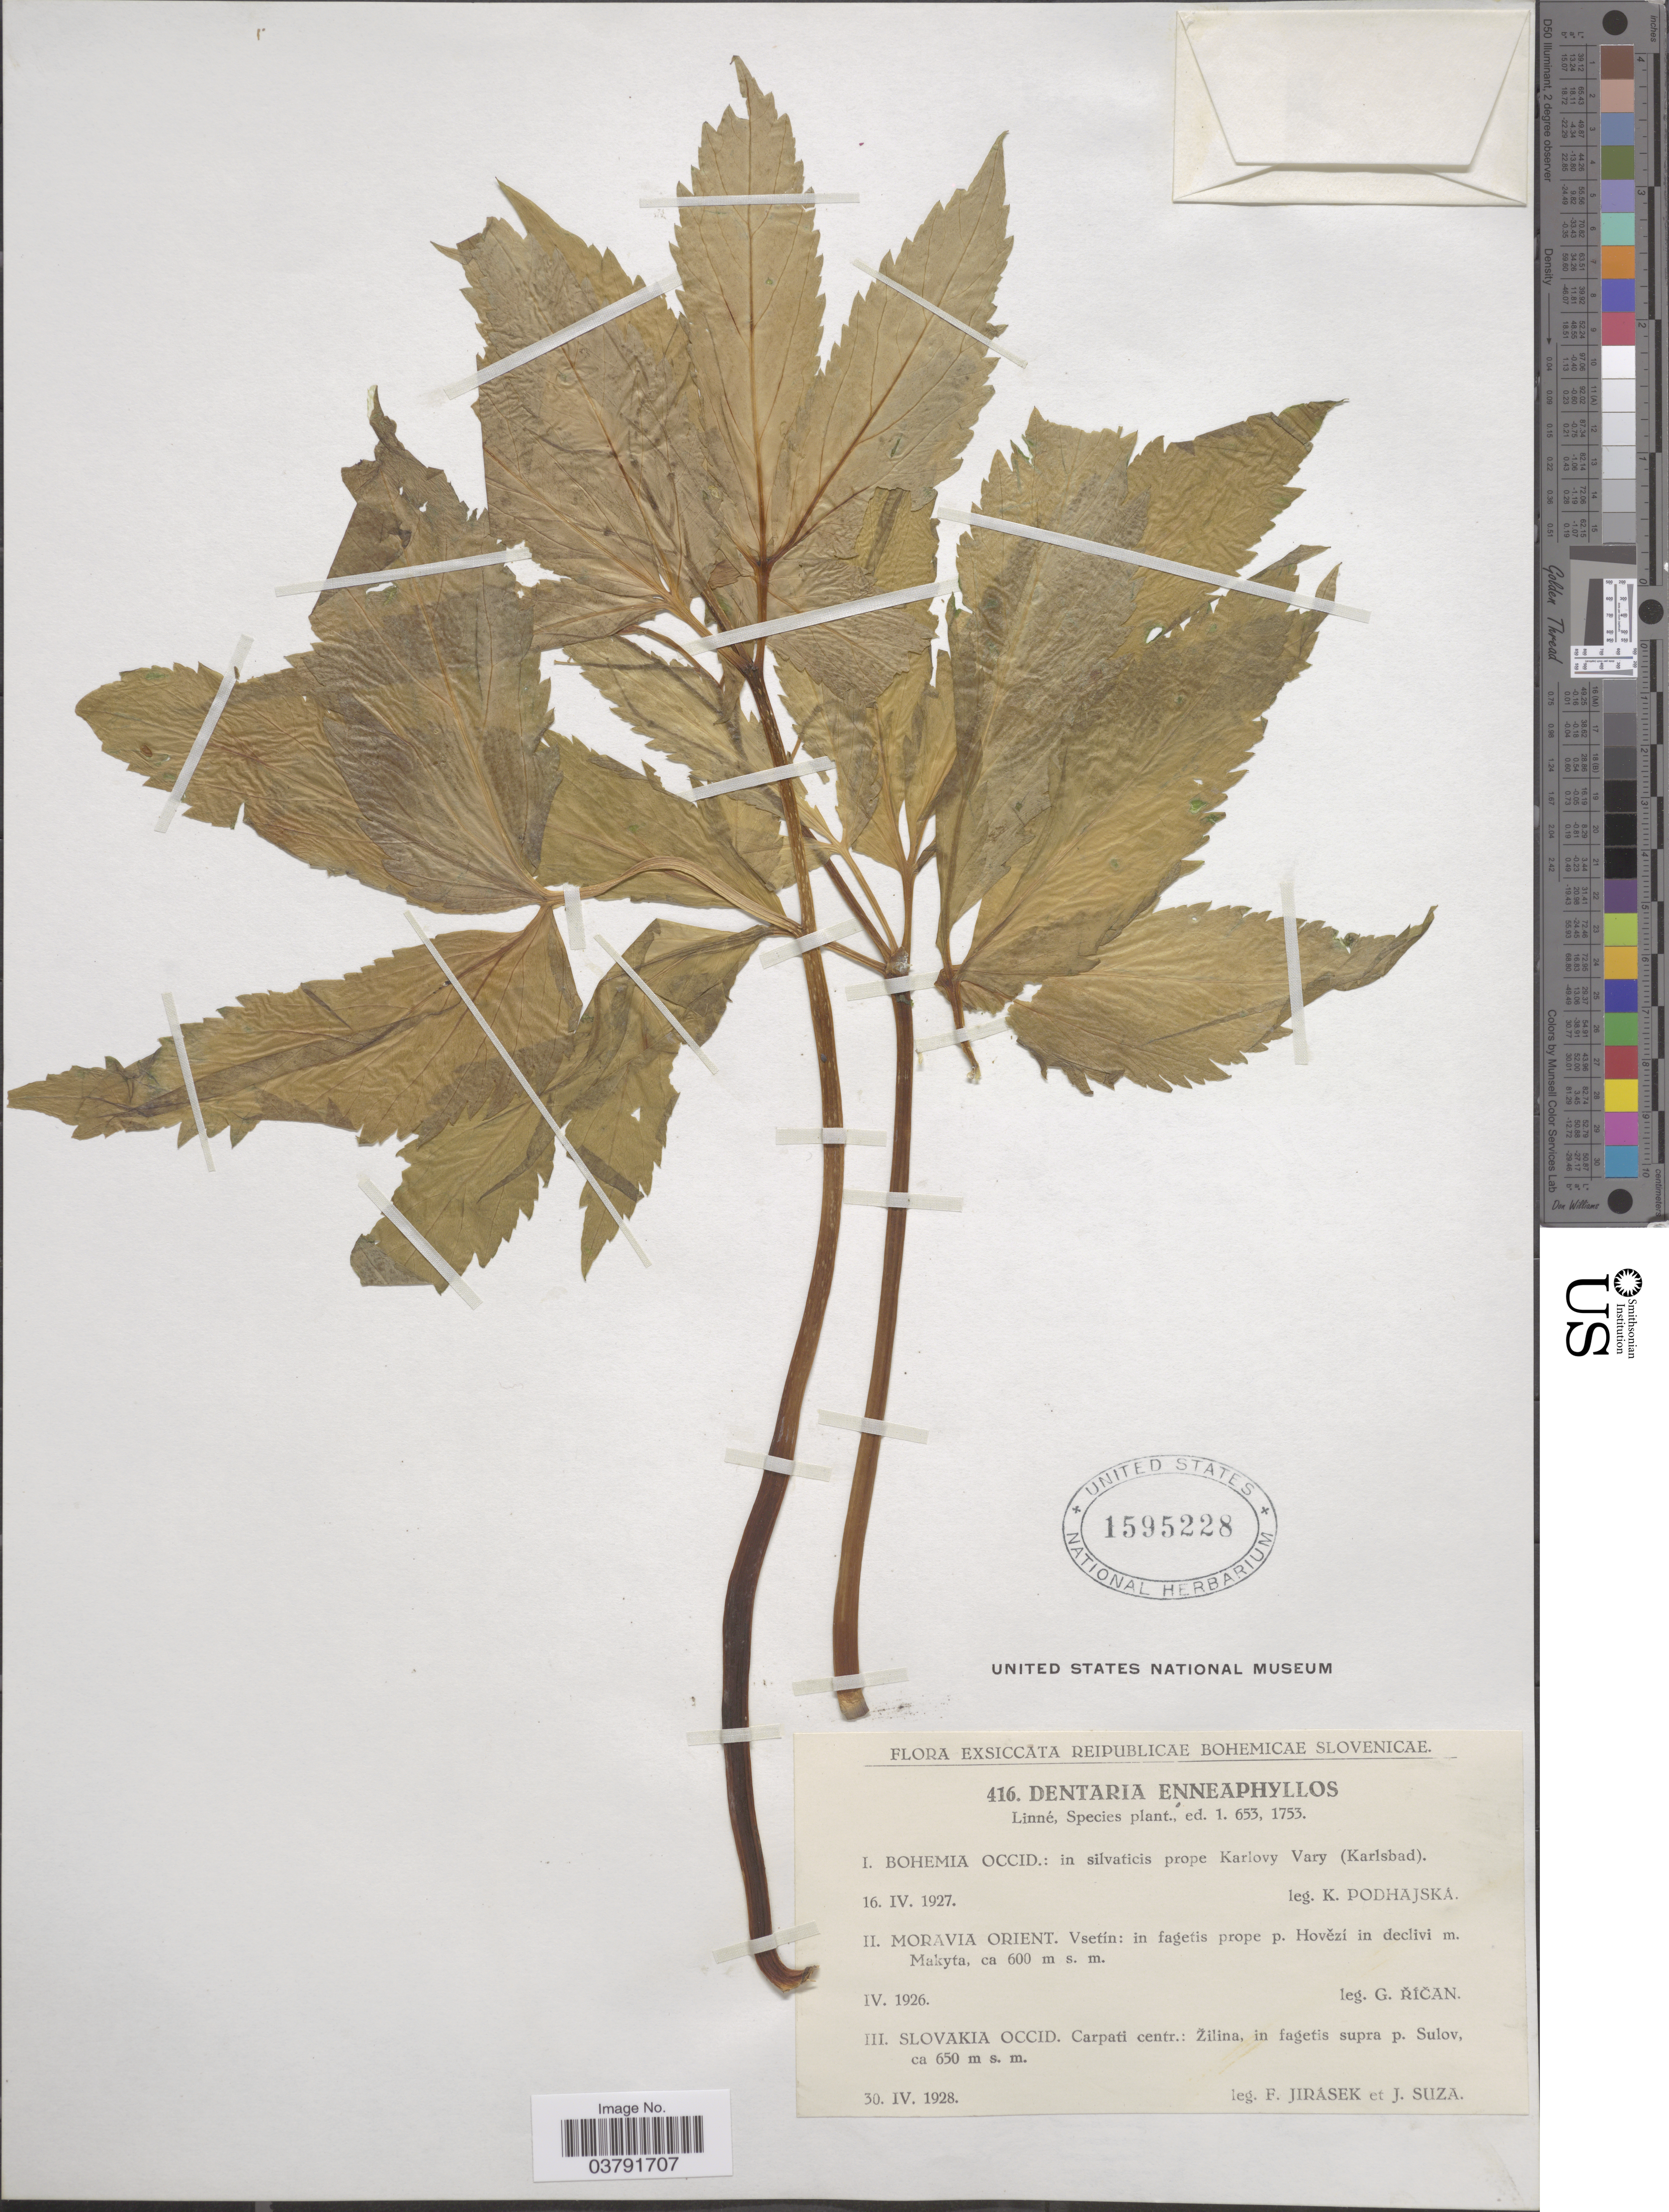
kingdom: Plantae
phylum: Tracheophyta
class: Magnoliopsida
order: Brassicales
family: Brassicaceae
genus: Dentaria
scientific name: Dentaria enneaphyllos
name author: L.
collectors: F. Jirasek & J. Suza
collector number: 416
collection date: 1928-04-30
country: Slovakia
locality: Reipublicae Bohemicae Slovenicae. Slovakia Occid. Carpati centr,: Zilina, in fagetis supra p. Sulov.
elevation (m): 650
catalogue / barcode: US 1595228-3